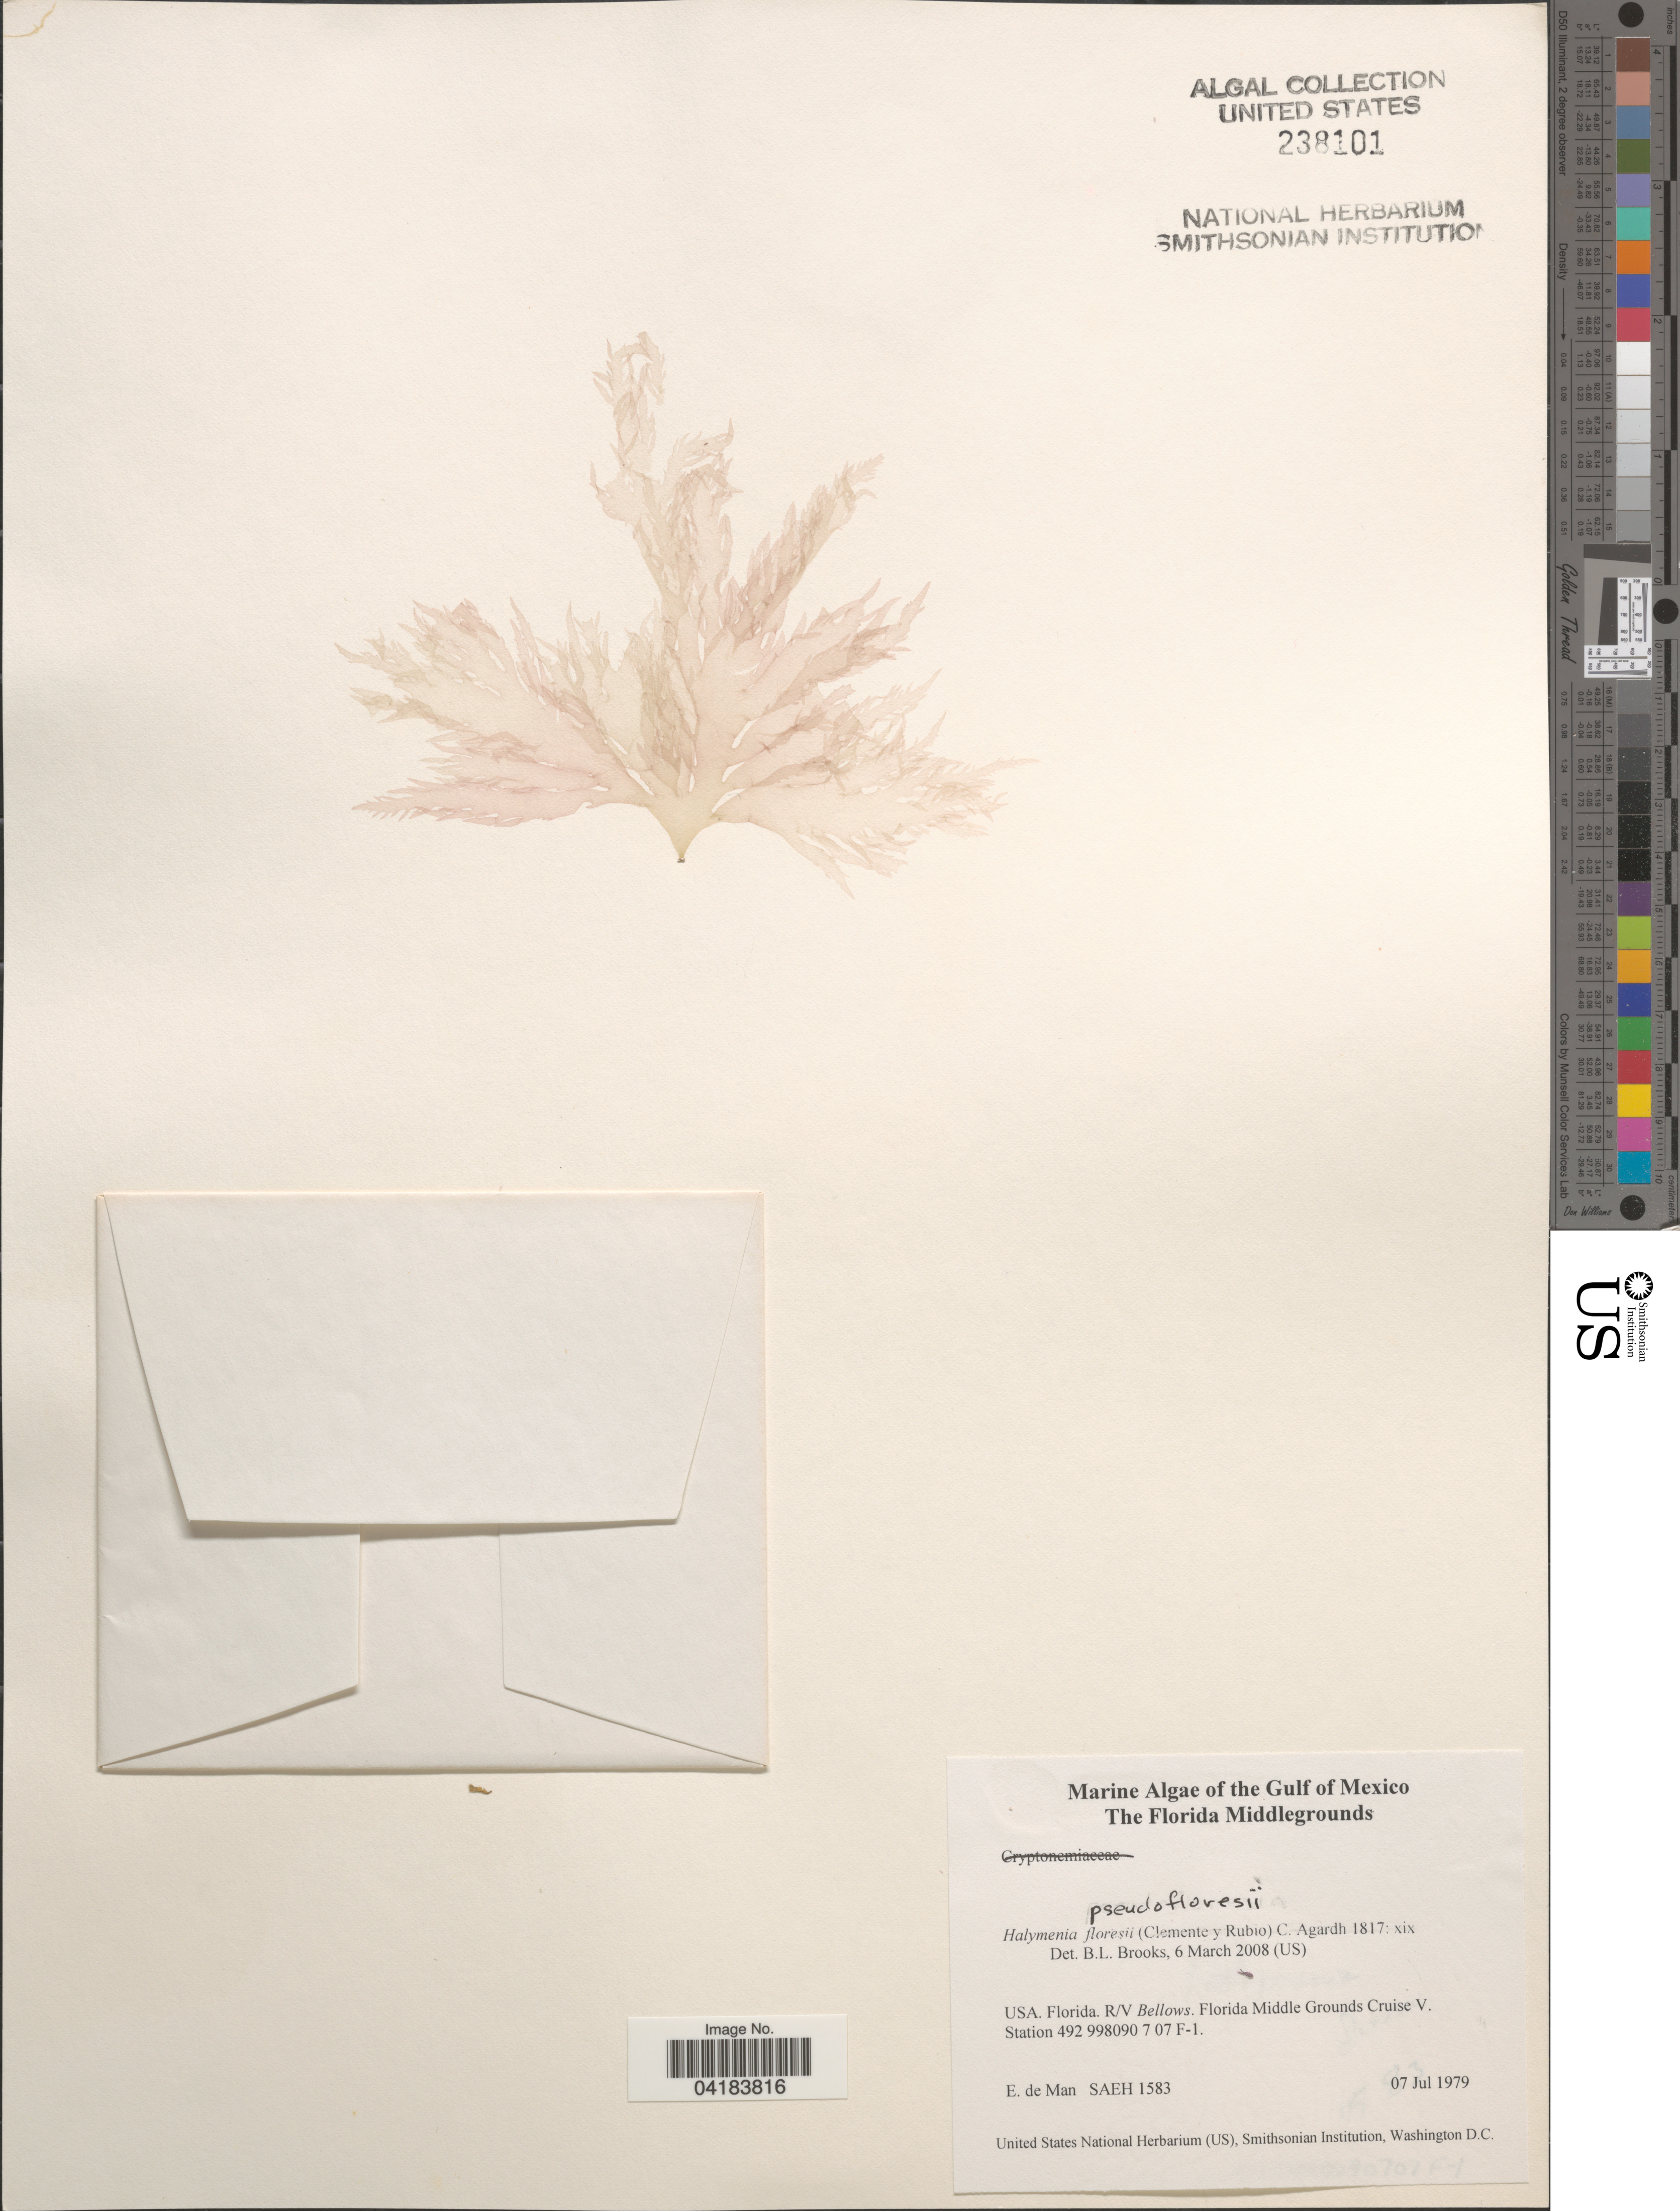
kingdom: Plantae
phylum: Rhodophyta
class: Florideophyceae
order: Halymeniales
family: Halymeniaceae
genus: Halymenia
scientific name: Halymenia pseudofloresia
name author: Collins & M. Howe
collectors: E. de Man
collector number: SAEH1583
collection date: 1979-07-07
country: United States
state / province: Florida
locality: Gulf of Mexico. R/V Bellows. Florida Middle Grounds Cruise V. Station 482 998090 7 07 F-1.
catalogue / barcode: US 238101